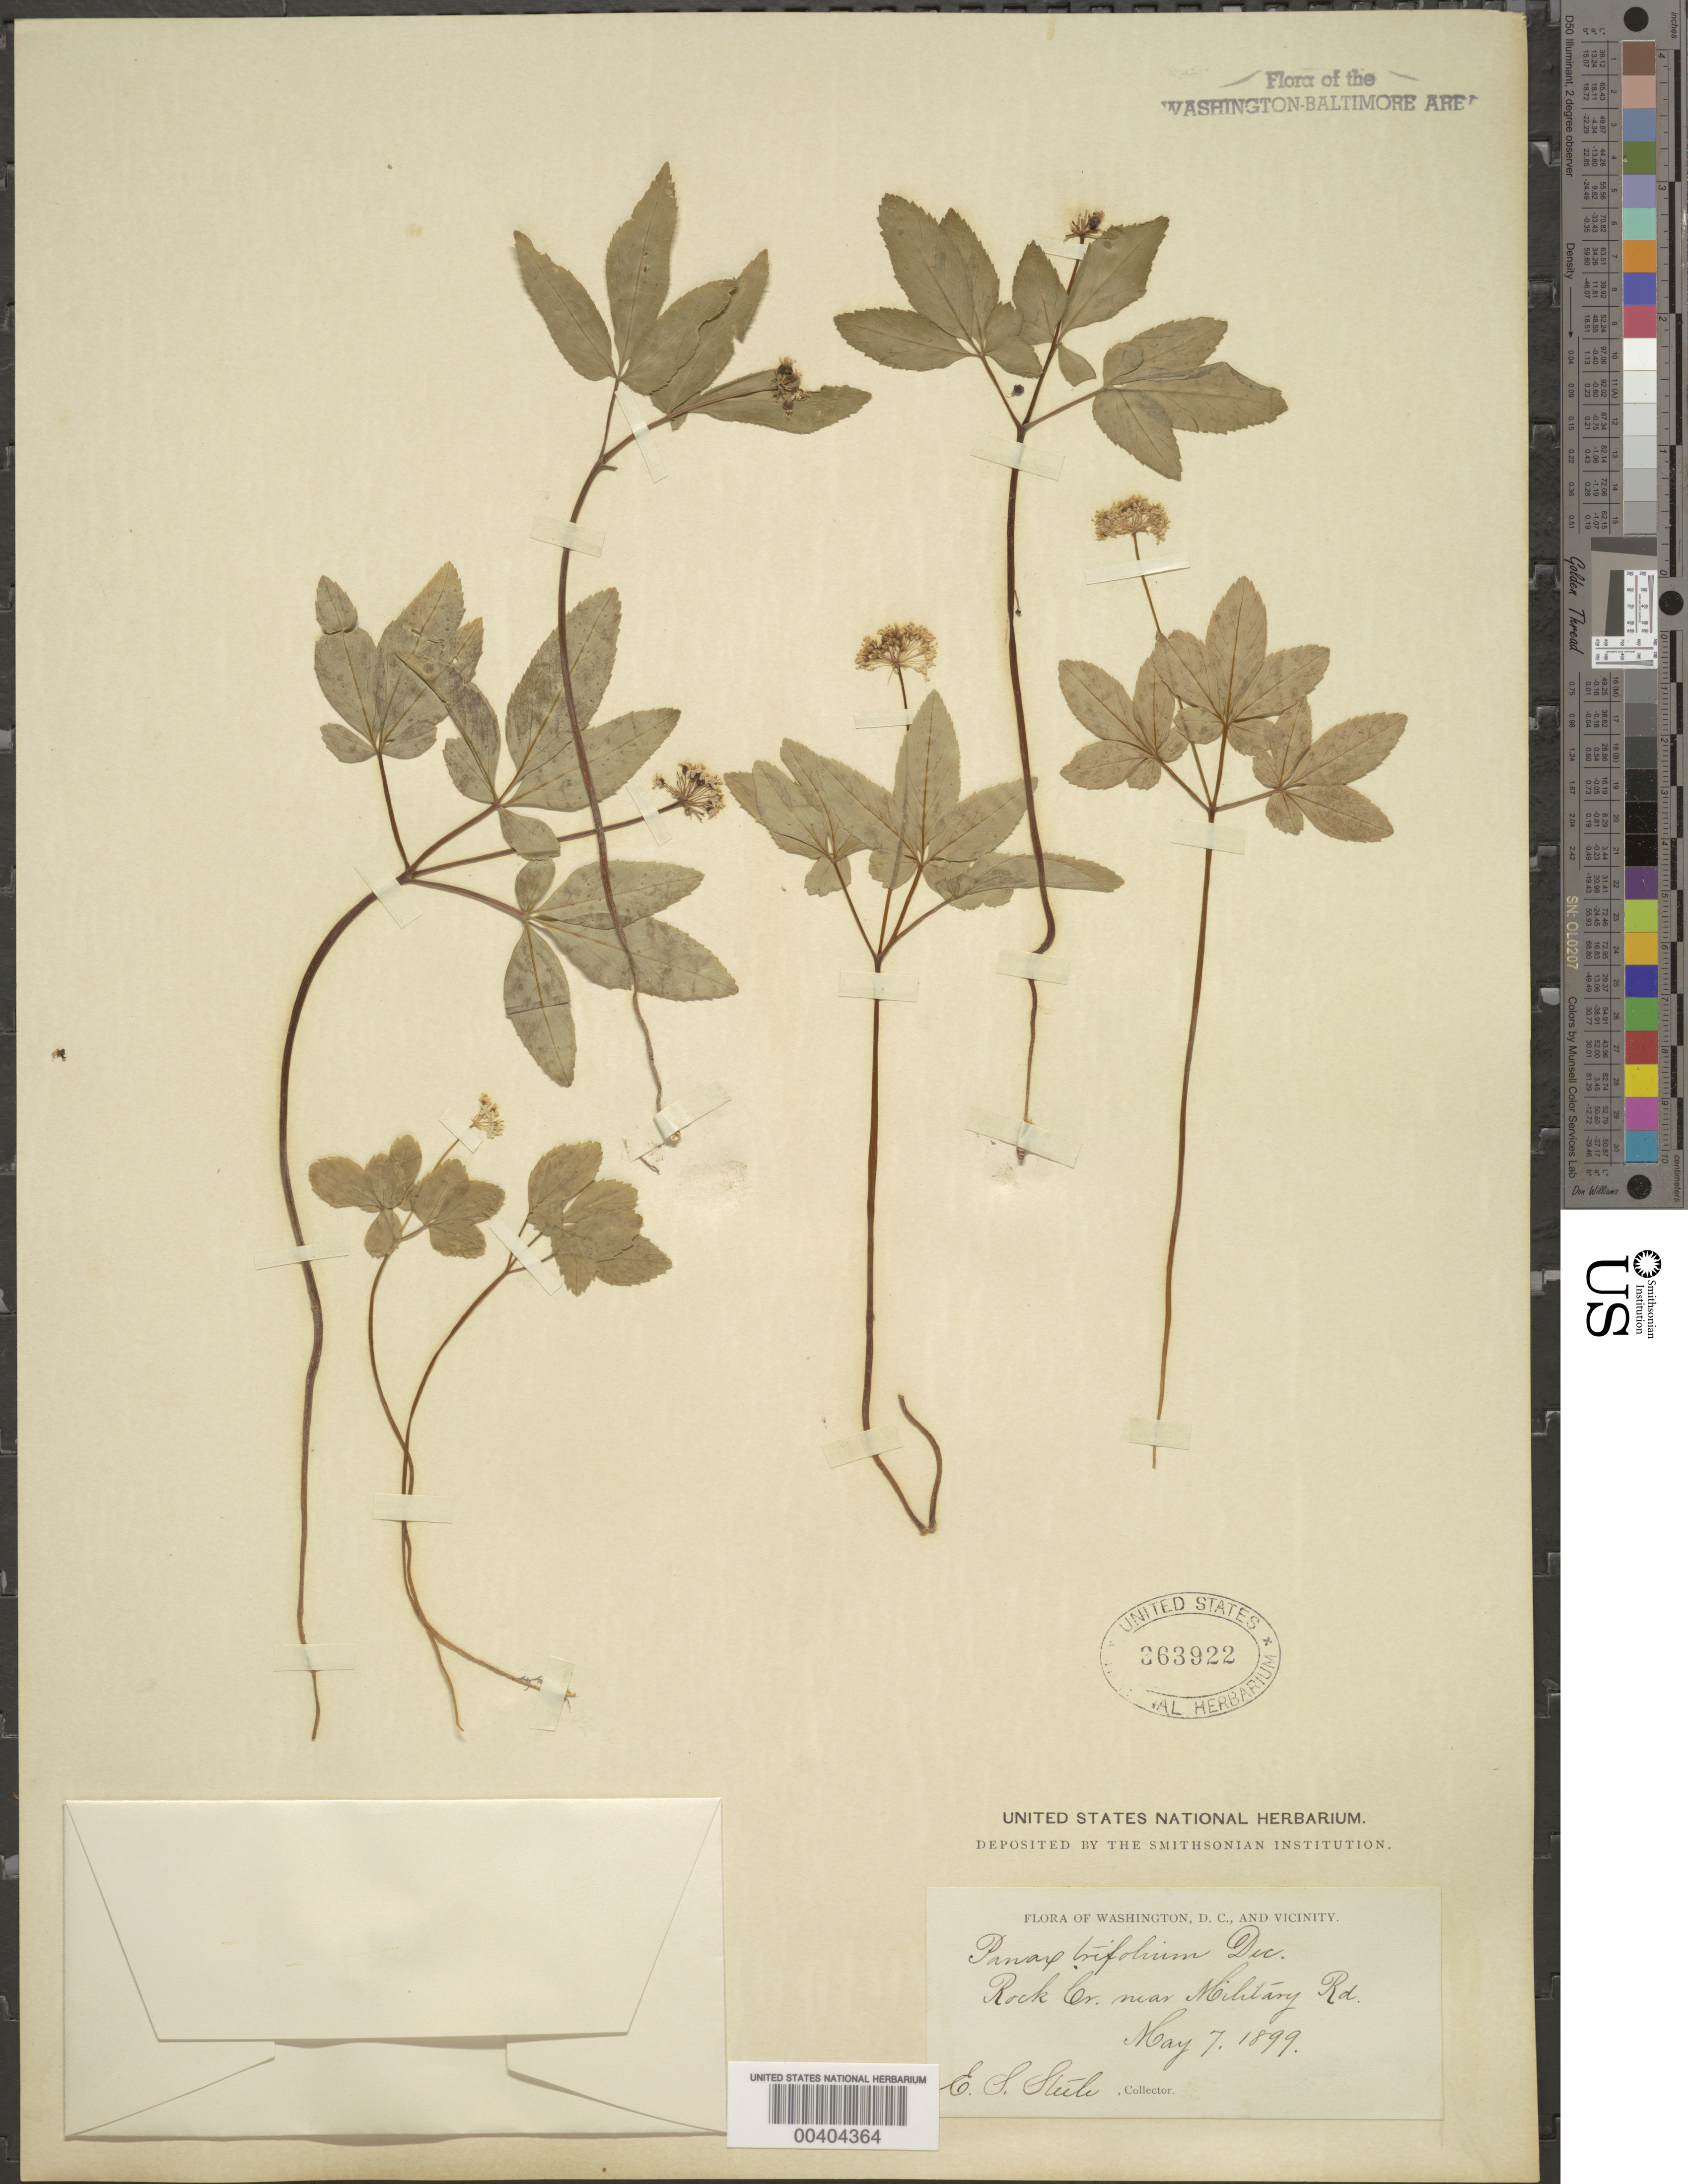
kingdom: Plantae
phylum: Tracheophyta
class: Magnoliopsida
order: Apiales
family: Araliaceae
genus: Panax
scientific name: Panax trifolius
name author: L.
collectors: E. Steele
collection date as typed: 07 May 1899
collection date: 1899-05-07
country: United States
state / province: District of Columbia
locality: Rock Creek near Military Rd. Rock Creek Park & vicinity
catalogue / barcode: US 363922